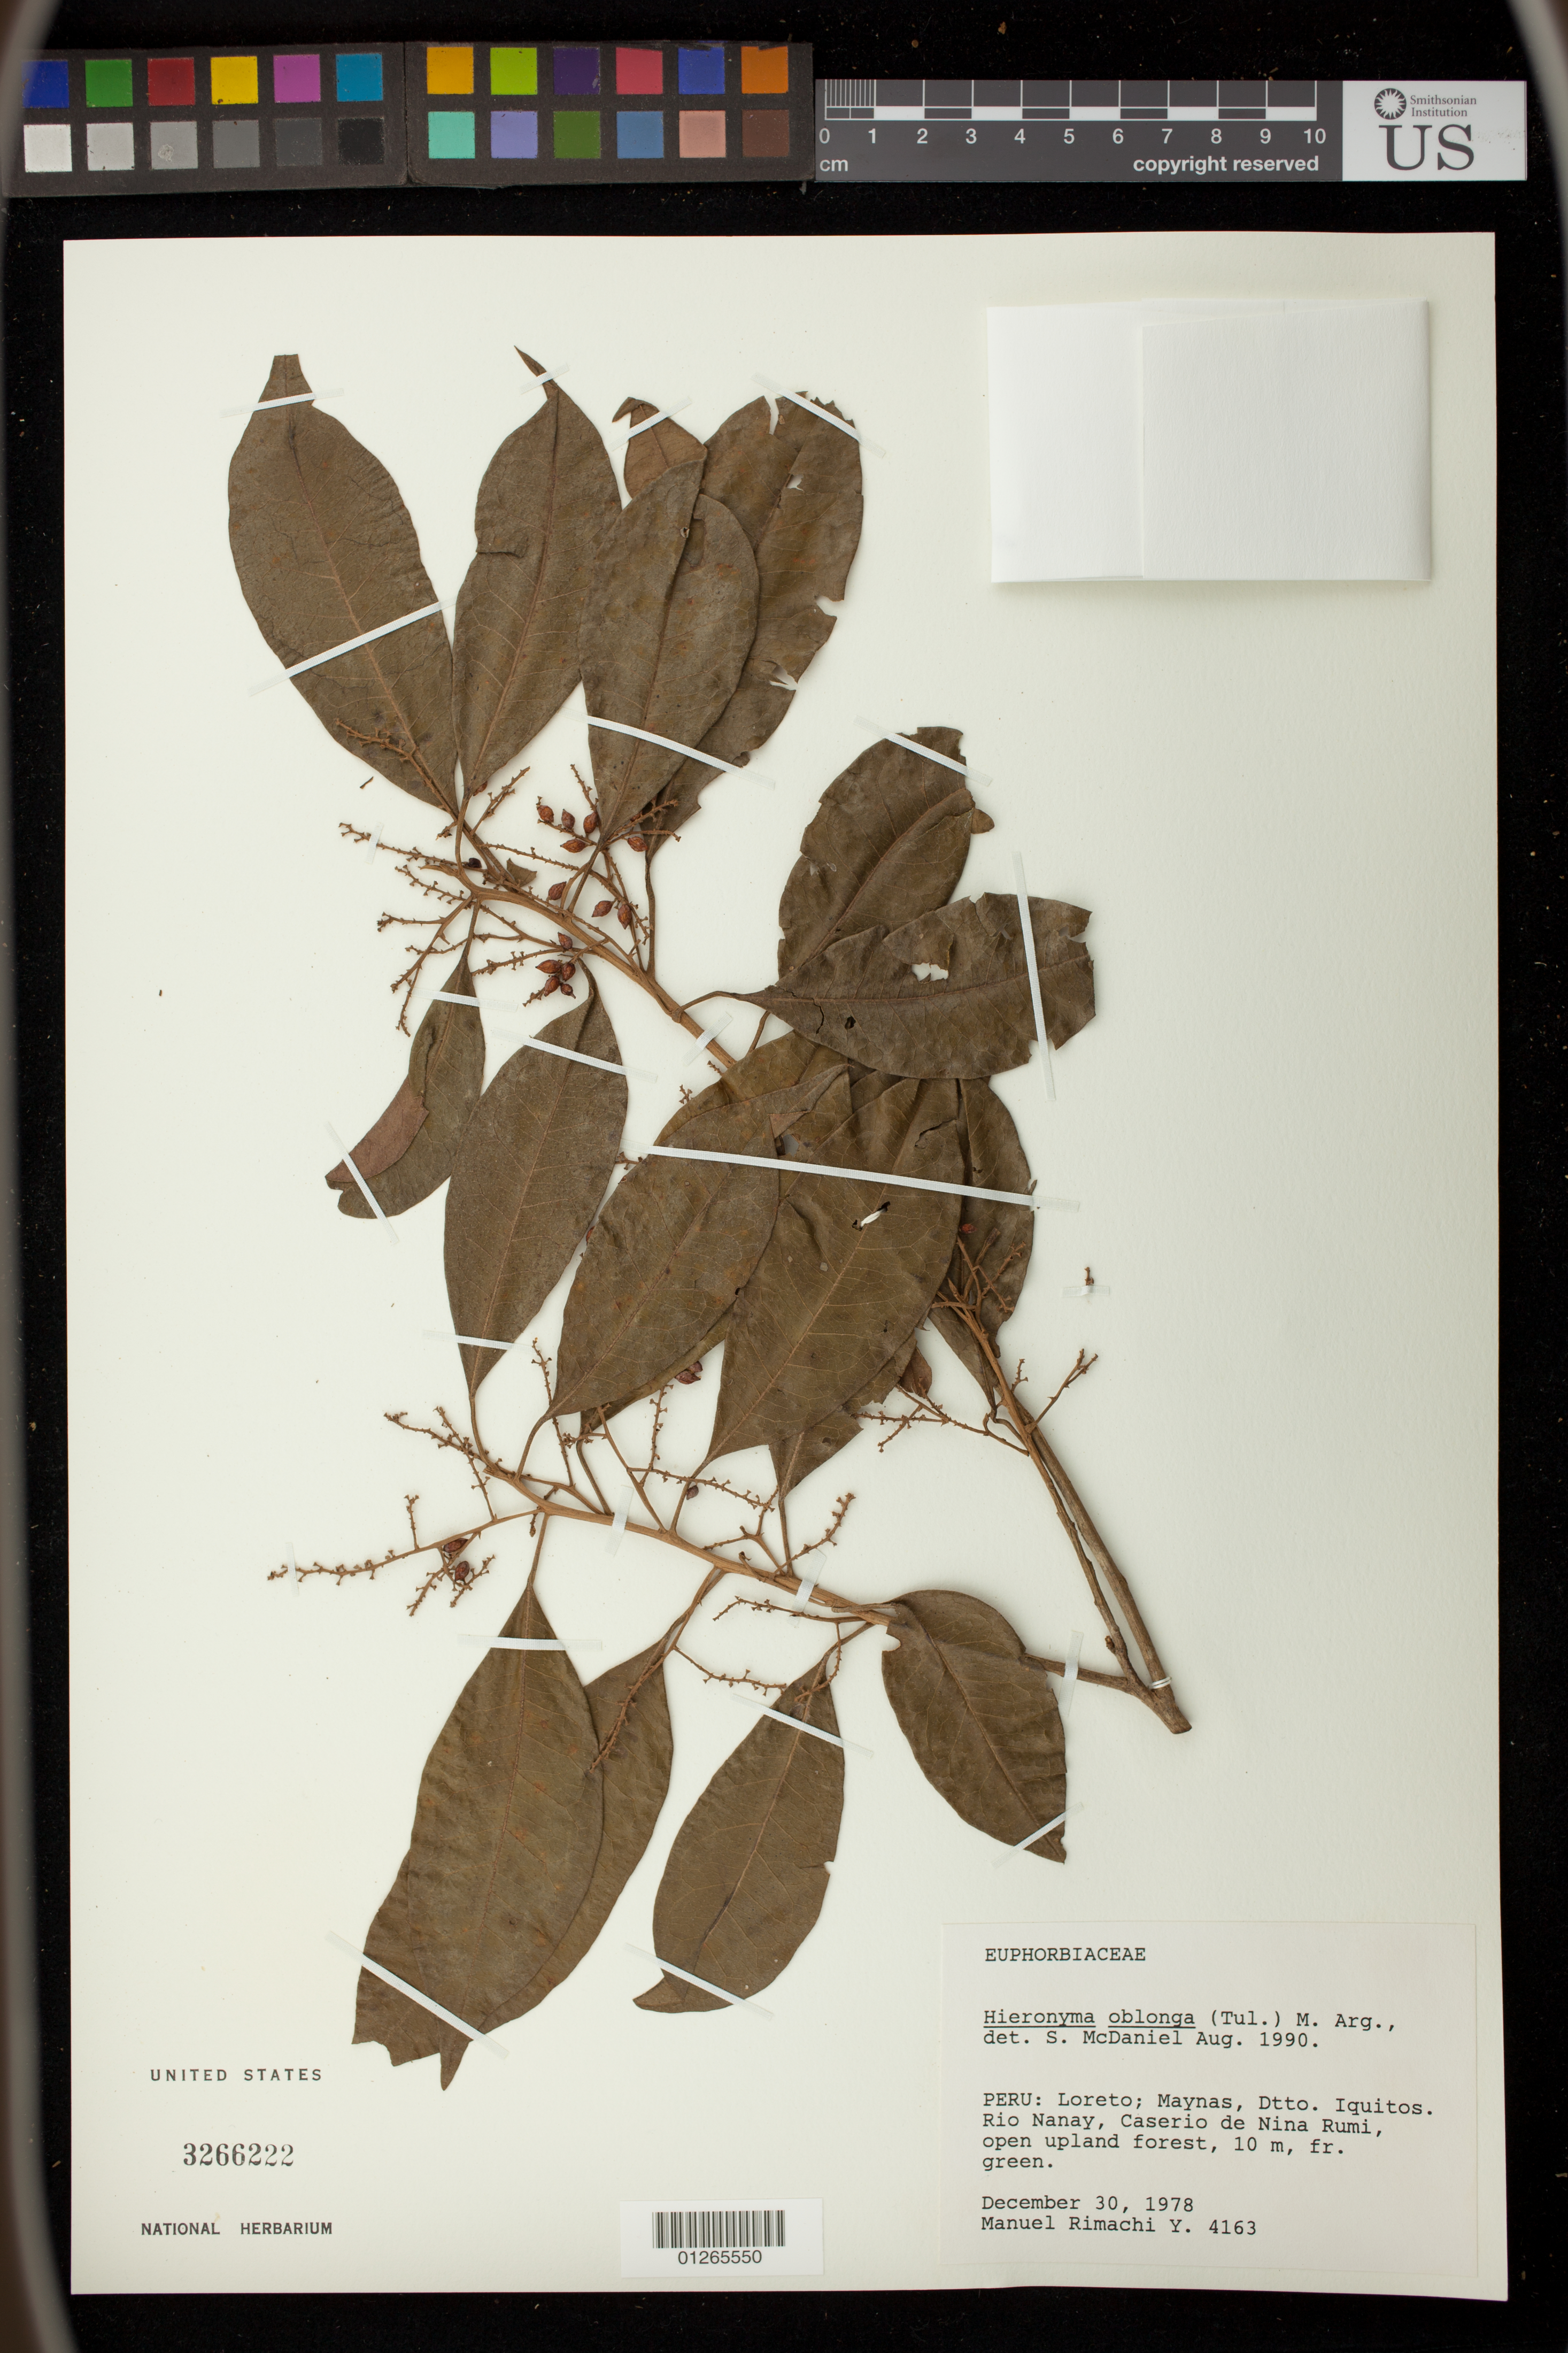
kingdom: Plantae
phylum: Tracheophyta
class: Magnoliopsida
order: Malpighiales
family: Phyllanthaceae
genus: Hieronyma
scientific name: Hieronyma oblonga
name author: (Tul.) Müll. Arg.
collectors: M. Rimachi Y.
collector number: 4163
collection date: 1978-12-30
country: Peru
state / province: Loreto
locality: Dpto. La Paz. Prov. Nor Yungas, 12.6 km SW (above) Yolosa. (19.1 km below Chuspipata).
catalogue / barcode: US 3266222